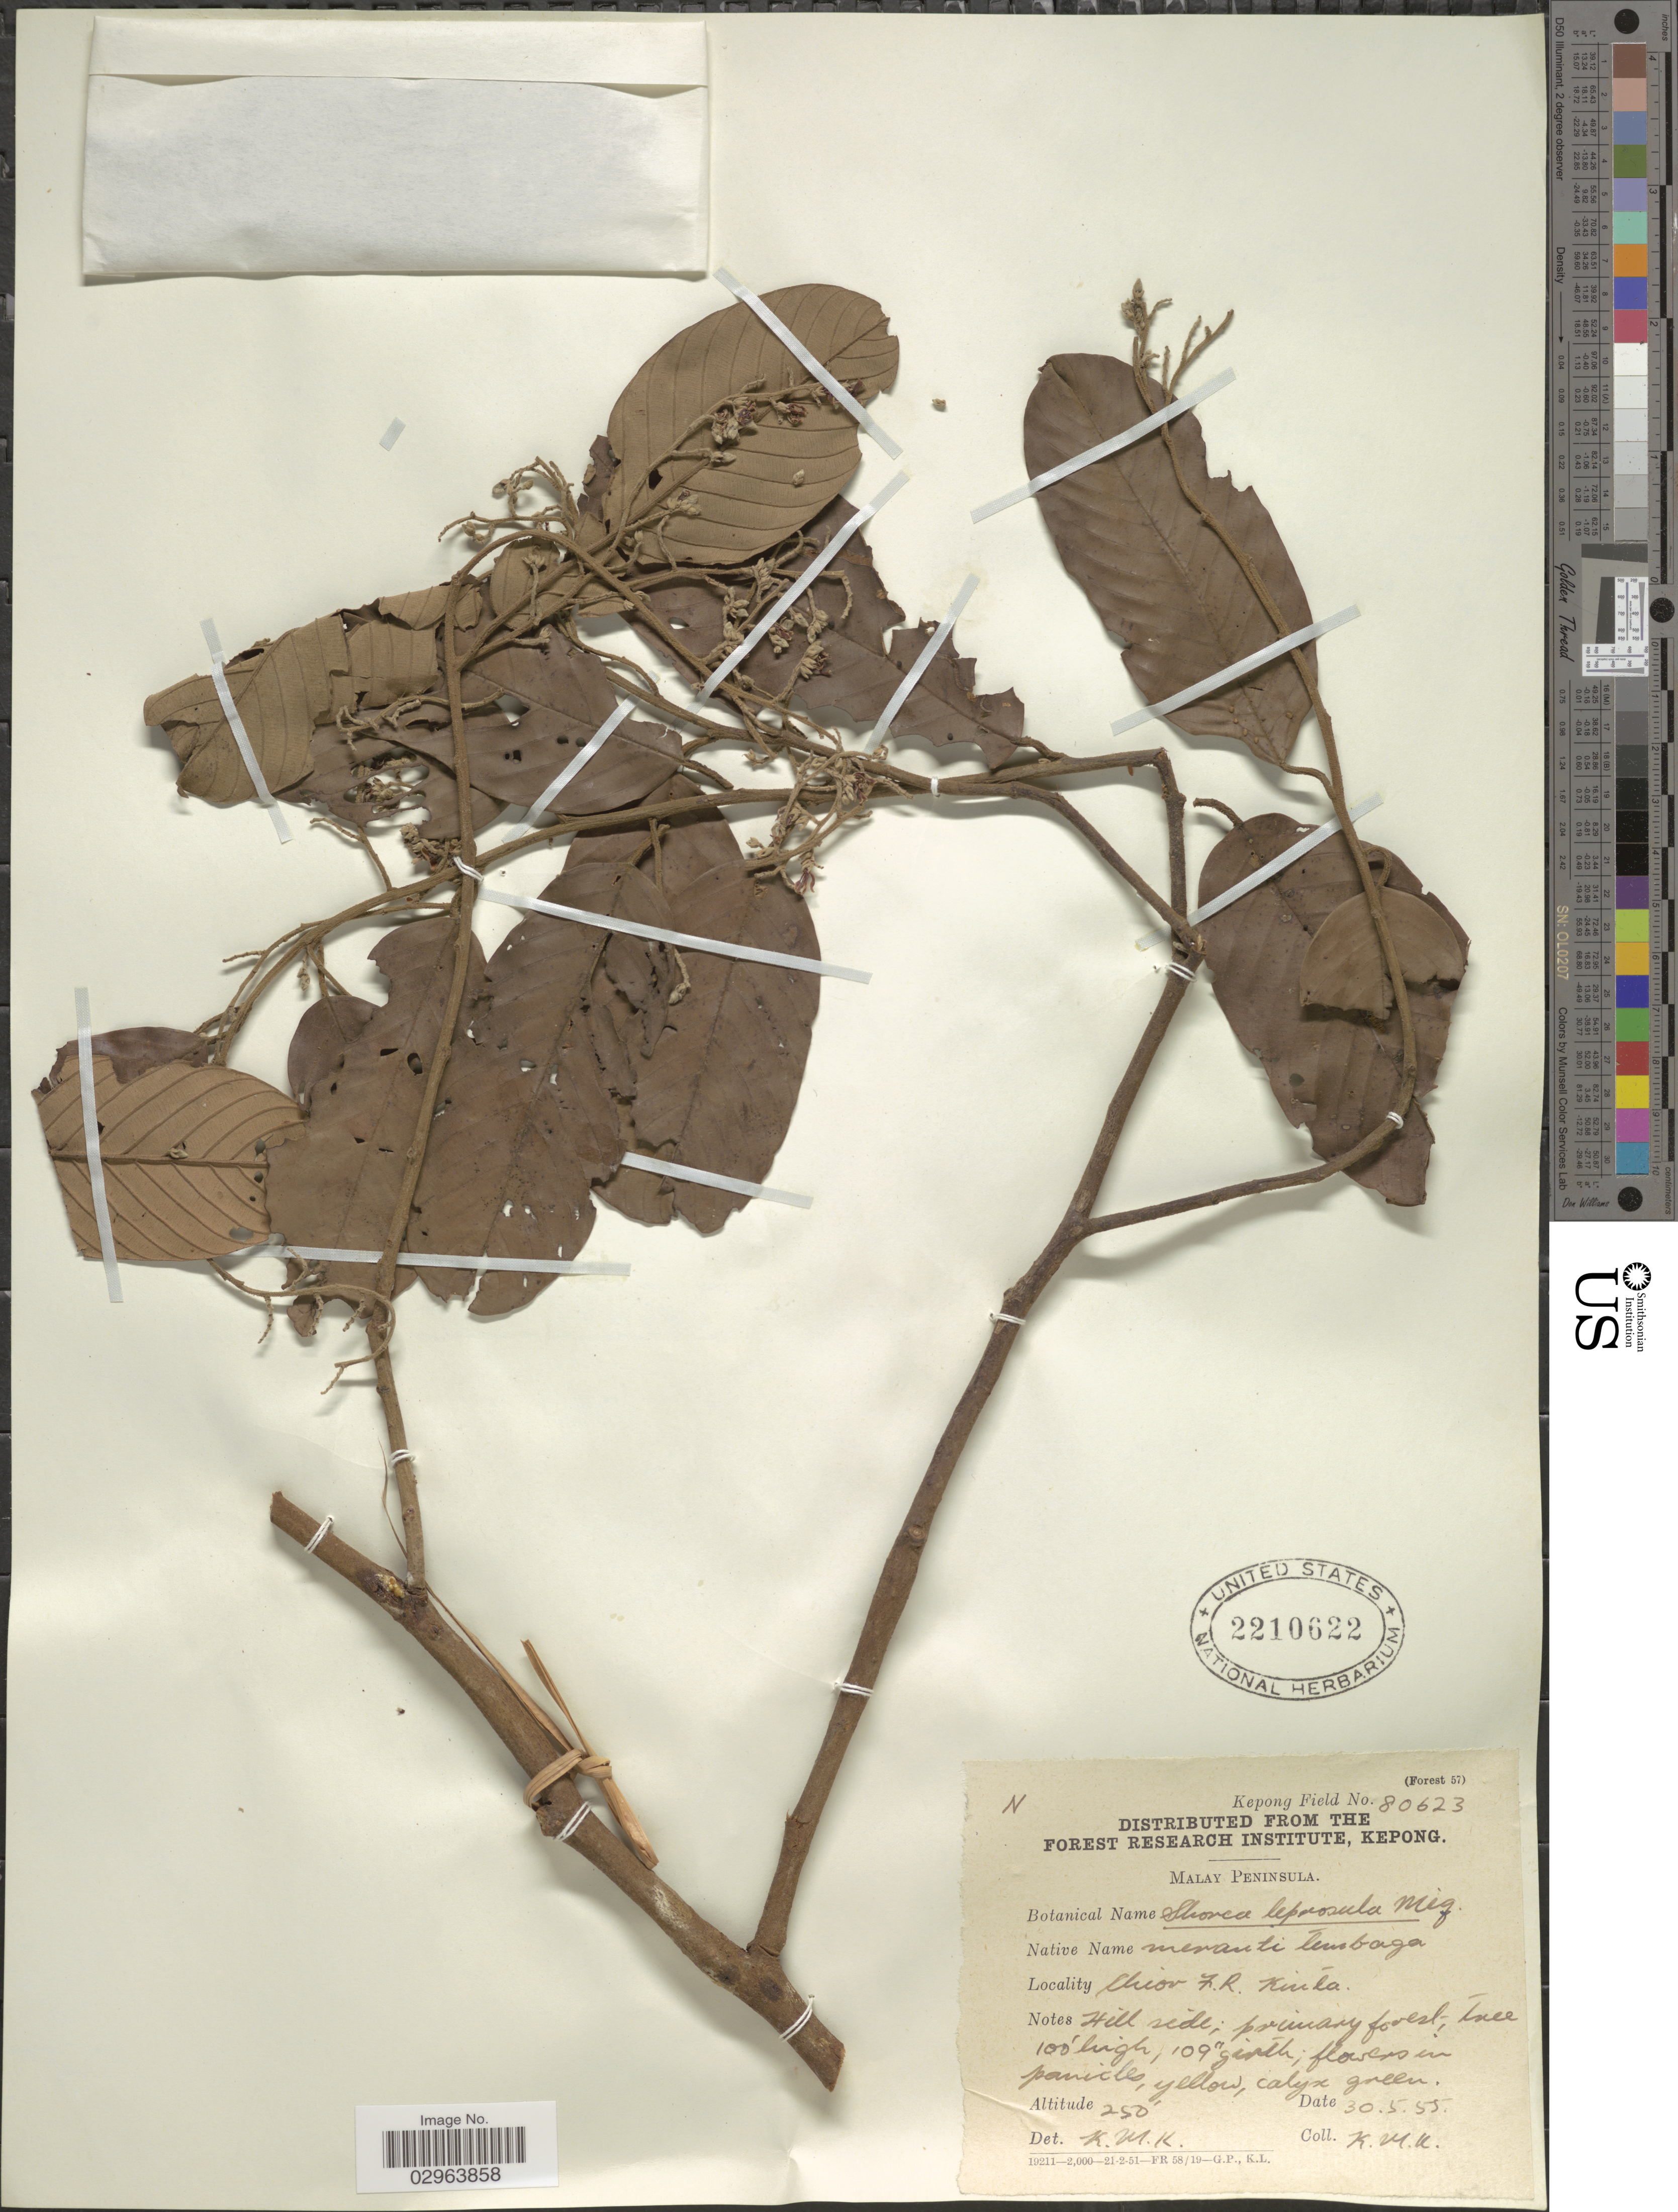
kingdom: Plantae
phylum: Tracheophyta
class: Magnoliopsida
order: Malvales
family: Dipterocarpaceae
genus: Rubroshorea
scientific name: Rubroshorea leprosula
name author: (Miq.) P.S. Ashton & J. Heck.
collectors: K. M. K.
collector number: Kepong Field 80623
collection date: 1955-05-30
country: Malaysia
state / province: Perak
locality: Malay Peninsula. Chior F. R. Kinta.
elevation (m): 76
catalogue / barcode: US 2210622